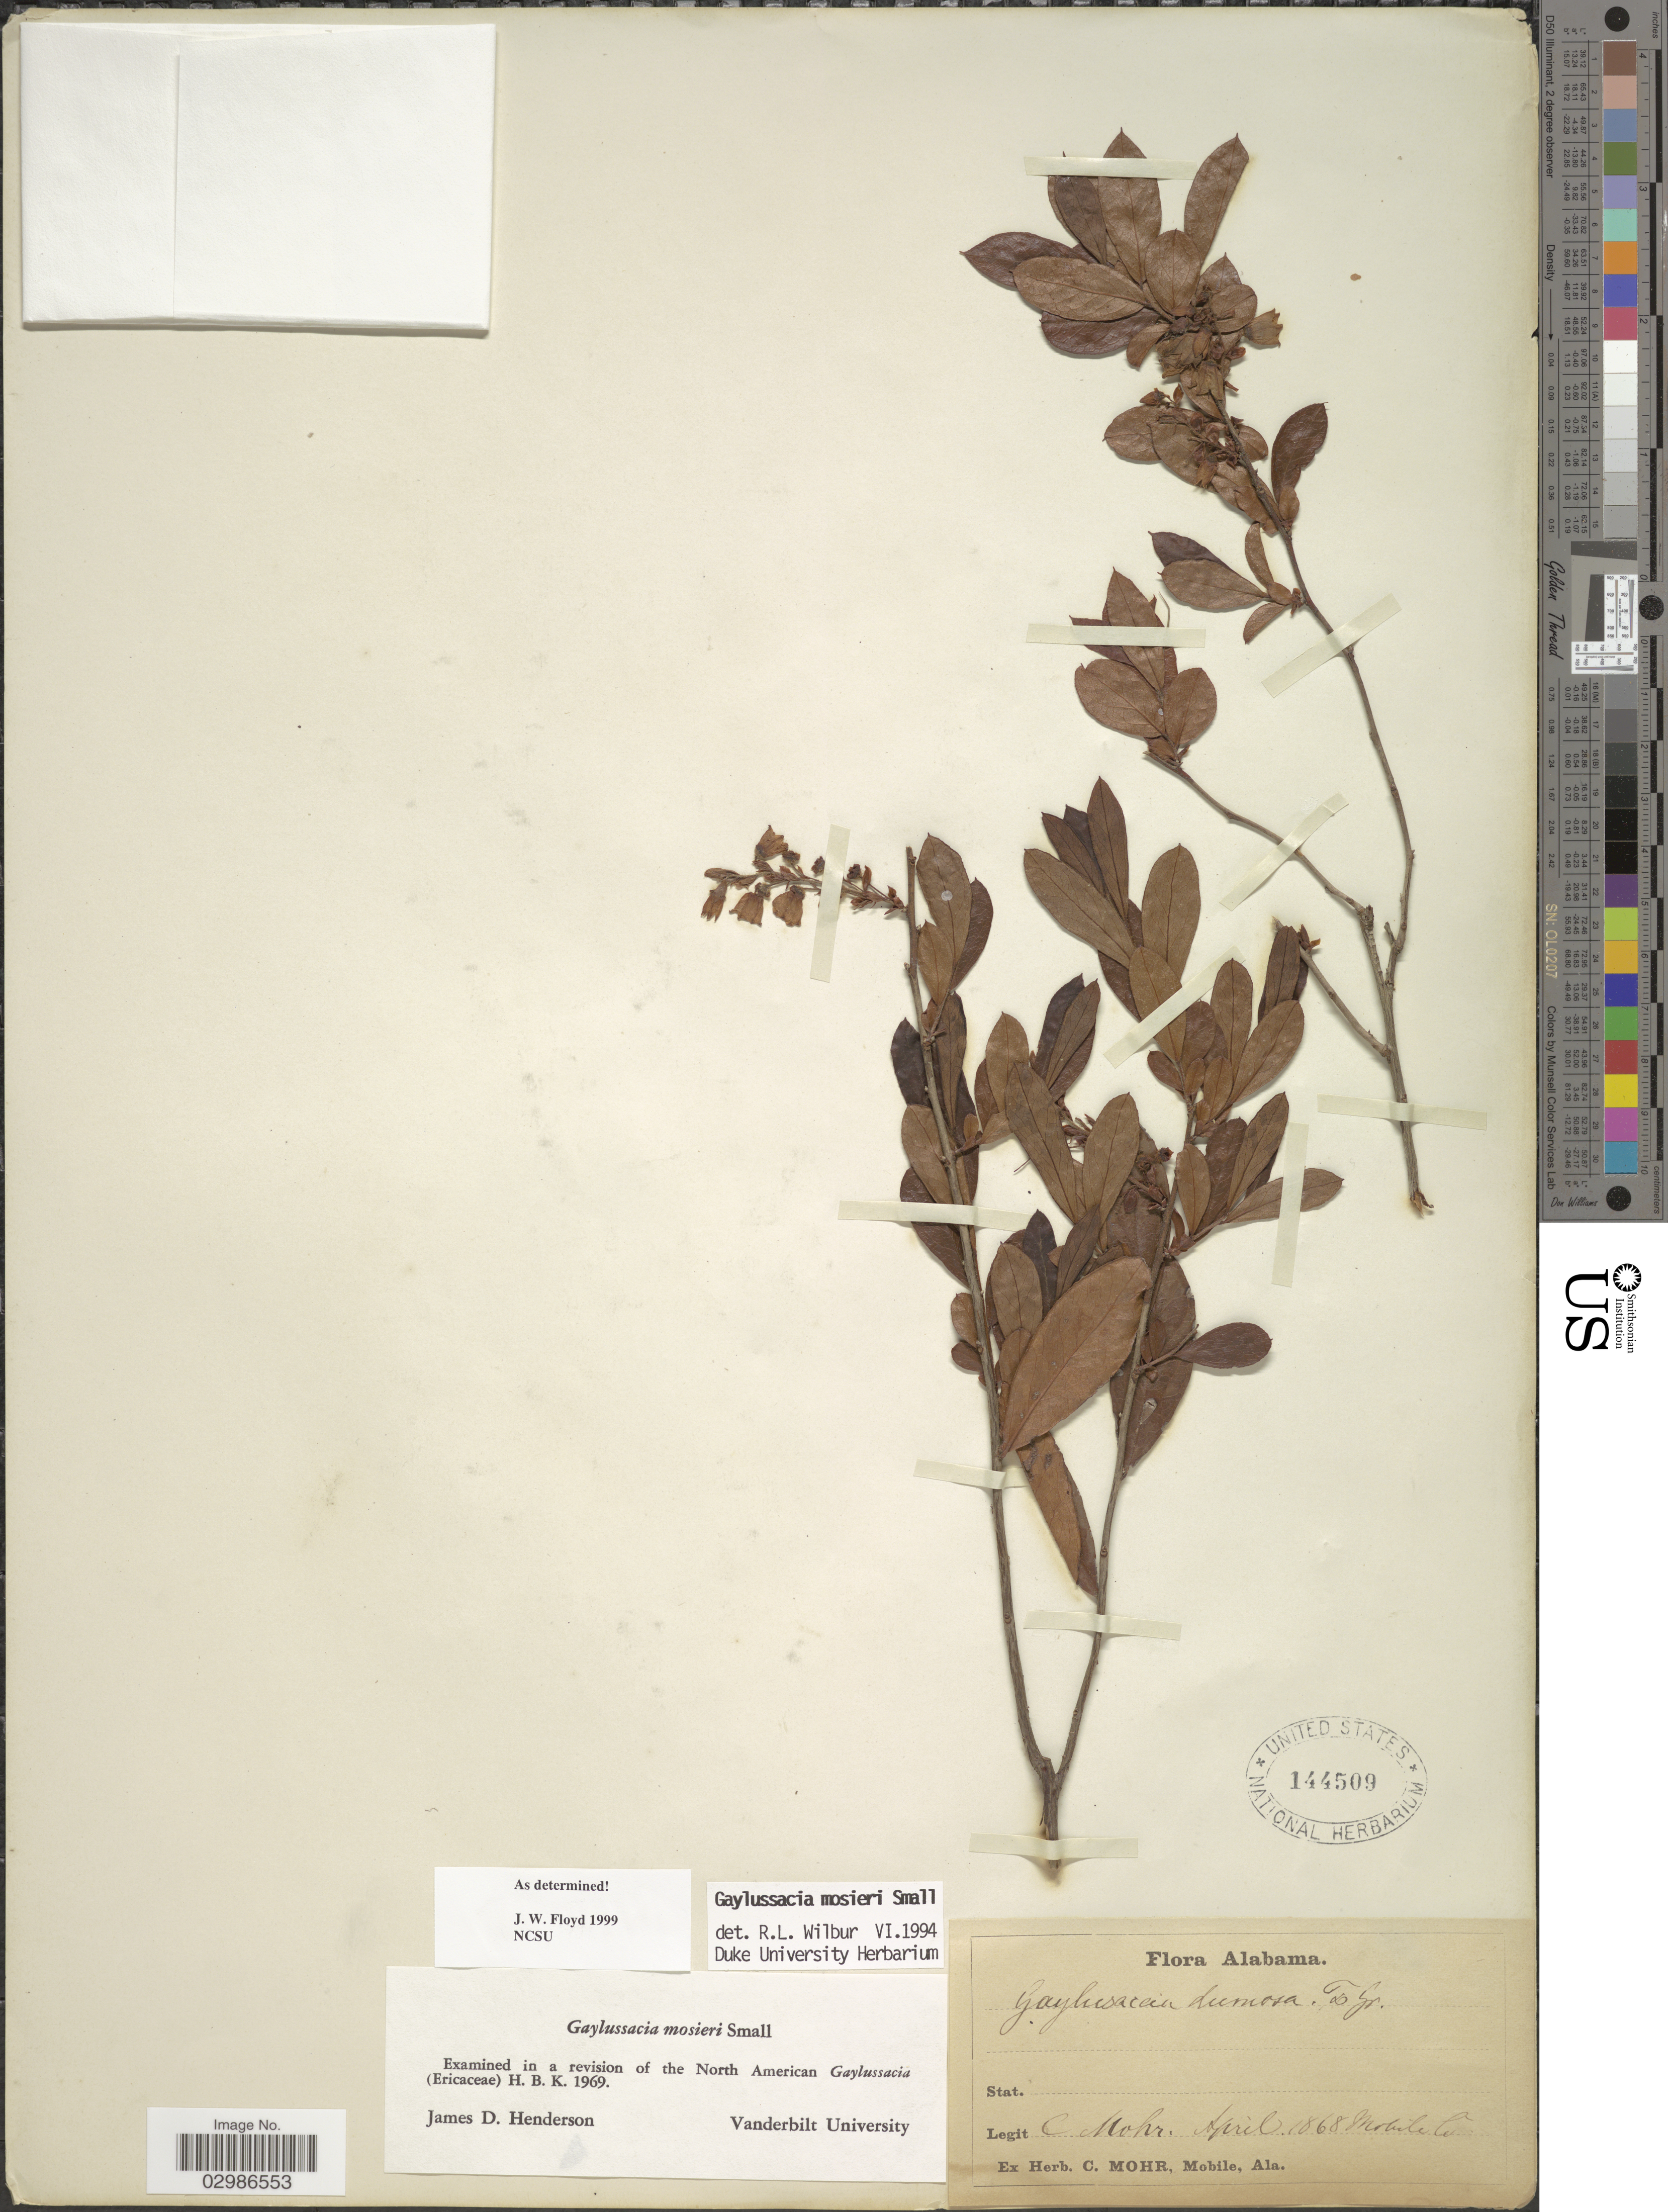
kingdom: Plantae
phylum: Tracheophyta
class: Magnoliopsida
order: Ericales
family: Ericaceae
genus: Gaylussacia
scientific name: Gaylussacia mosieri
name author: Small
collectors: C. T. Mohr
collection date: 1868-04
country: United States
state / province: Alabama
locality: Mobile Co.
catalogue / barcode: US 144509